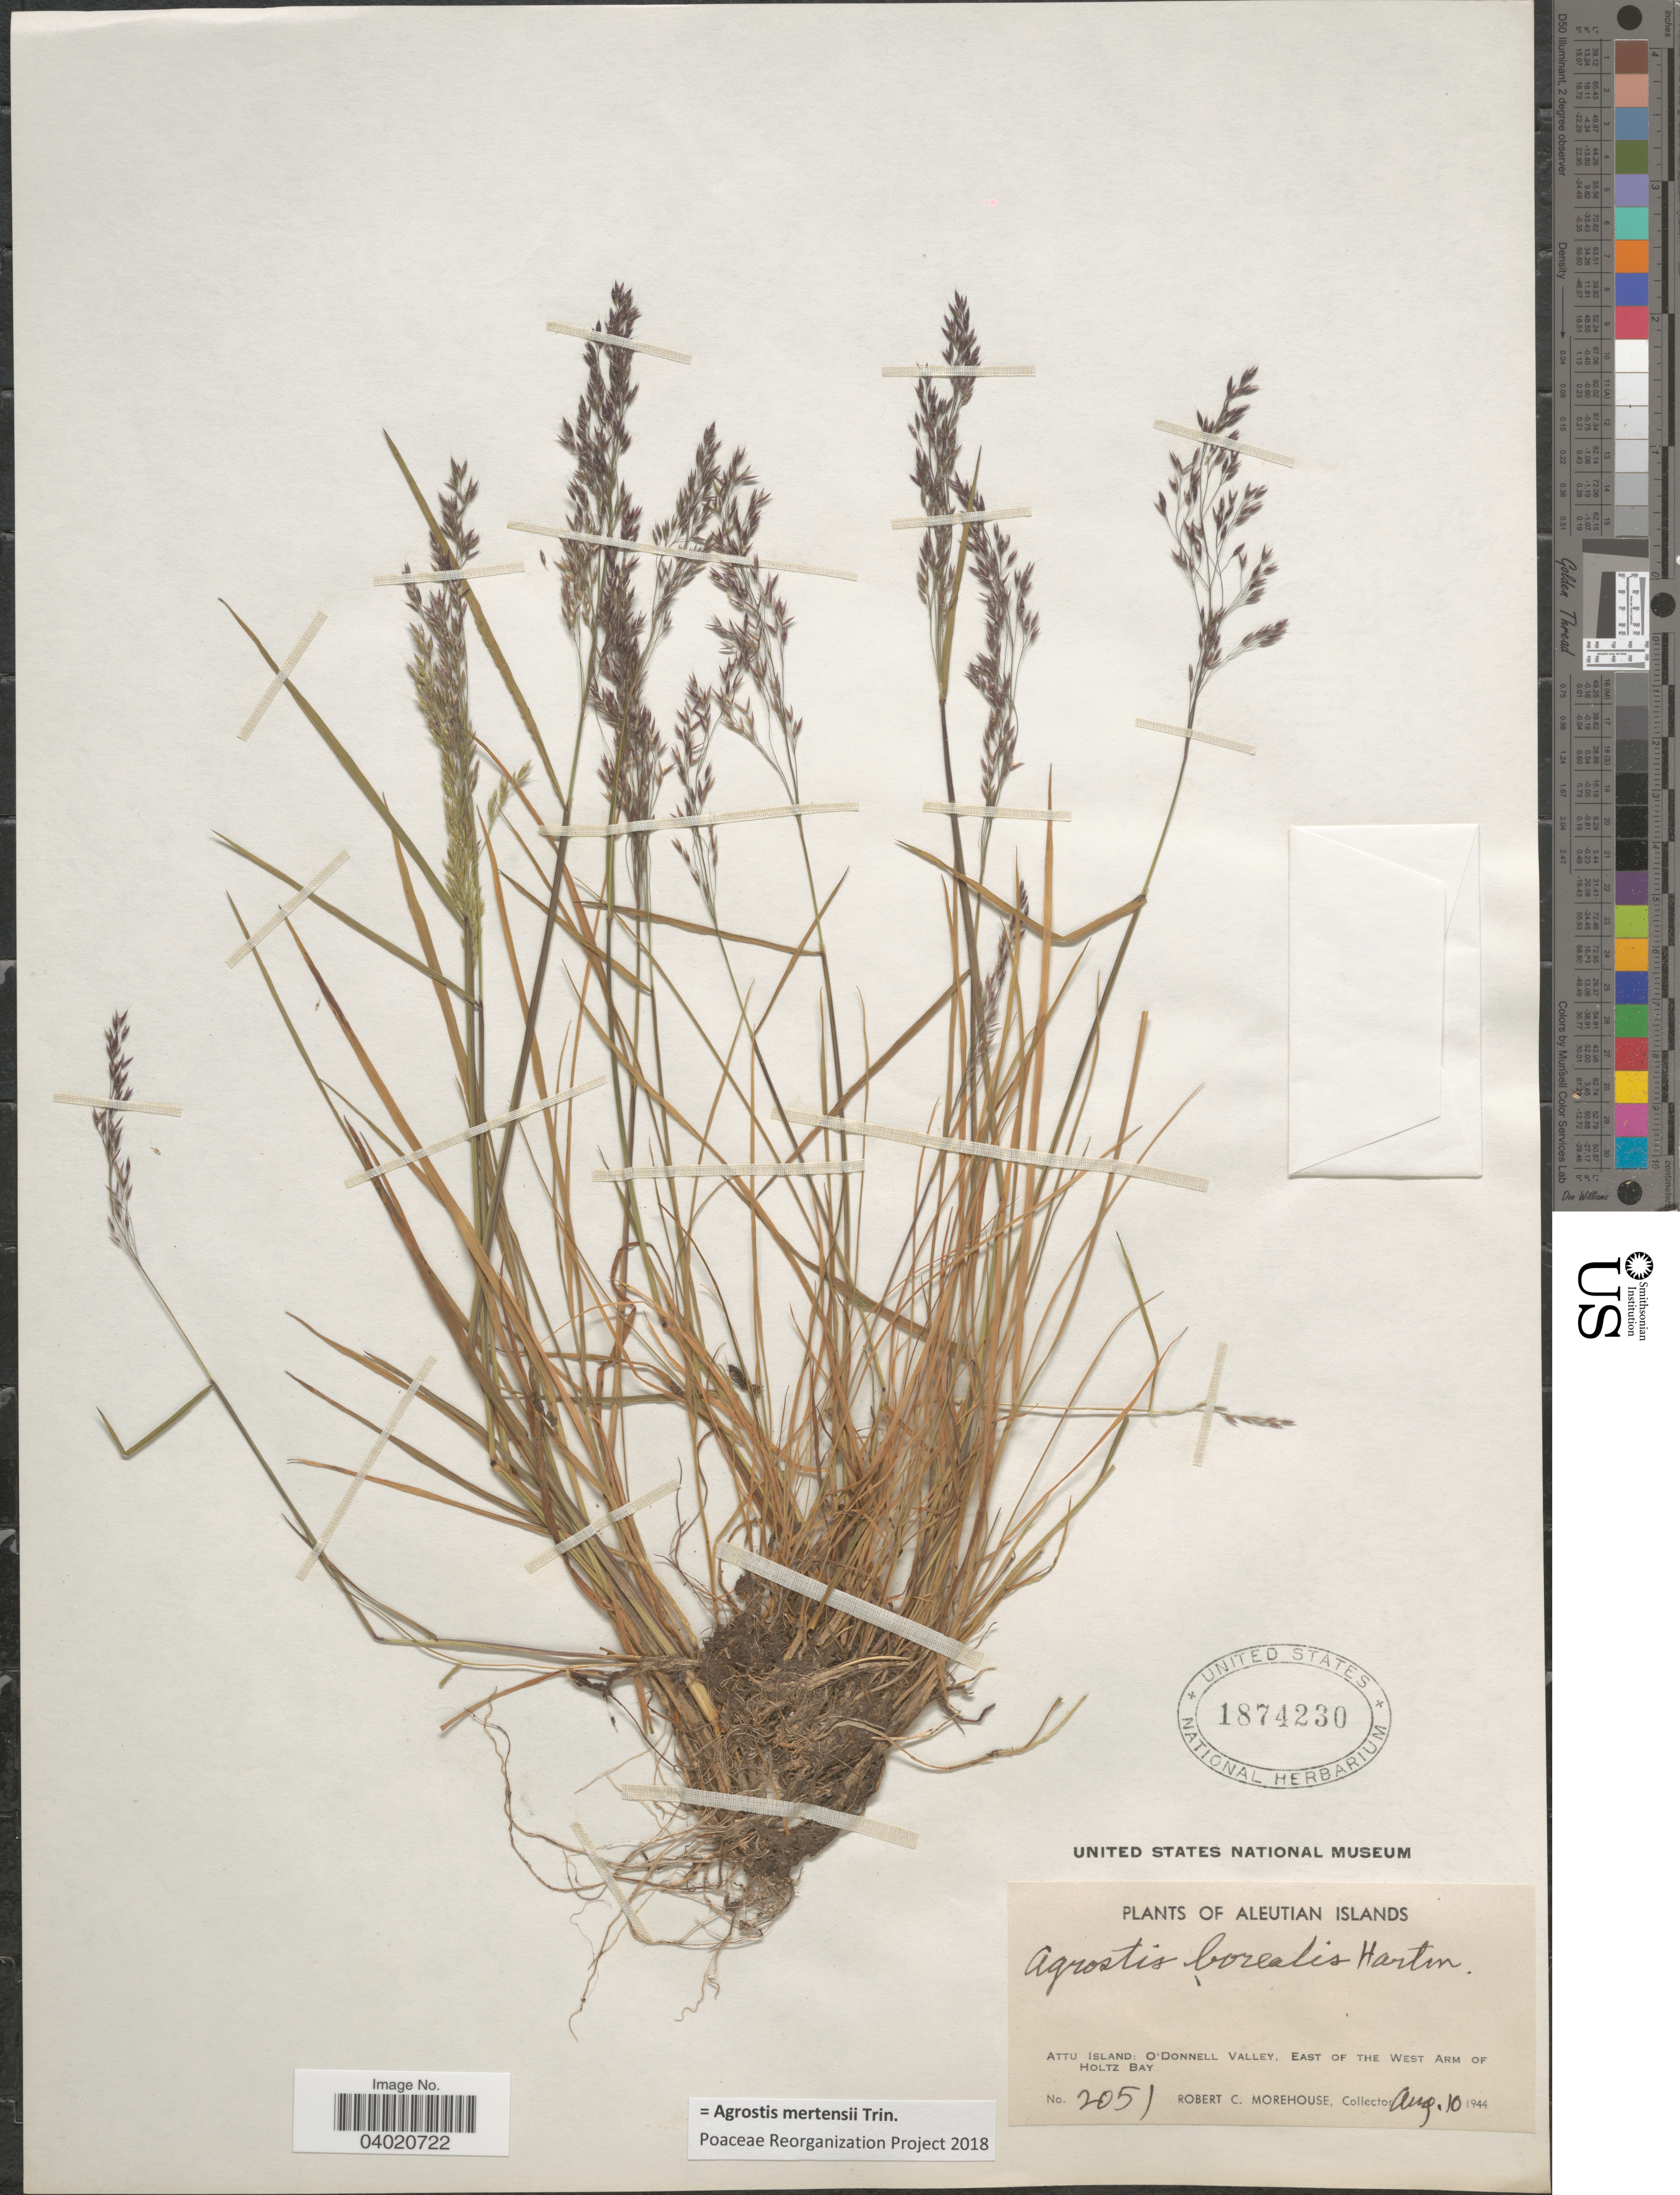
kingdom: Plantae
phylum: Tracheophyta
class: Liliopsida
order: Poales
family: Poaceae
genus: Agrostis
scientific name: Agrostis mertensii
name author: Trin.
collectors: R. Morehouse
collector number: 2051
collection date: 1944-08-10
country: United States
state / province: Alaska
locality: Aleutian Islands. Attu Island: O'Donnell Valley, East of the West Arm of Holtz Bay.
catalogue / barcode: US 1874230